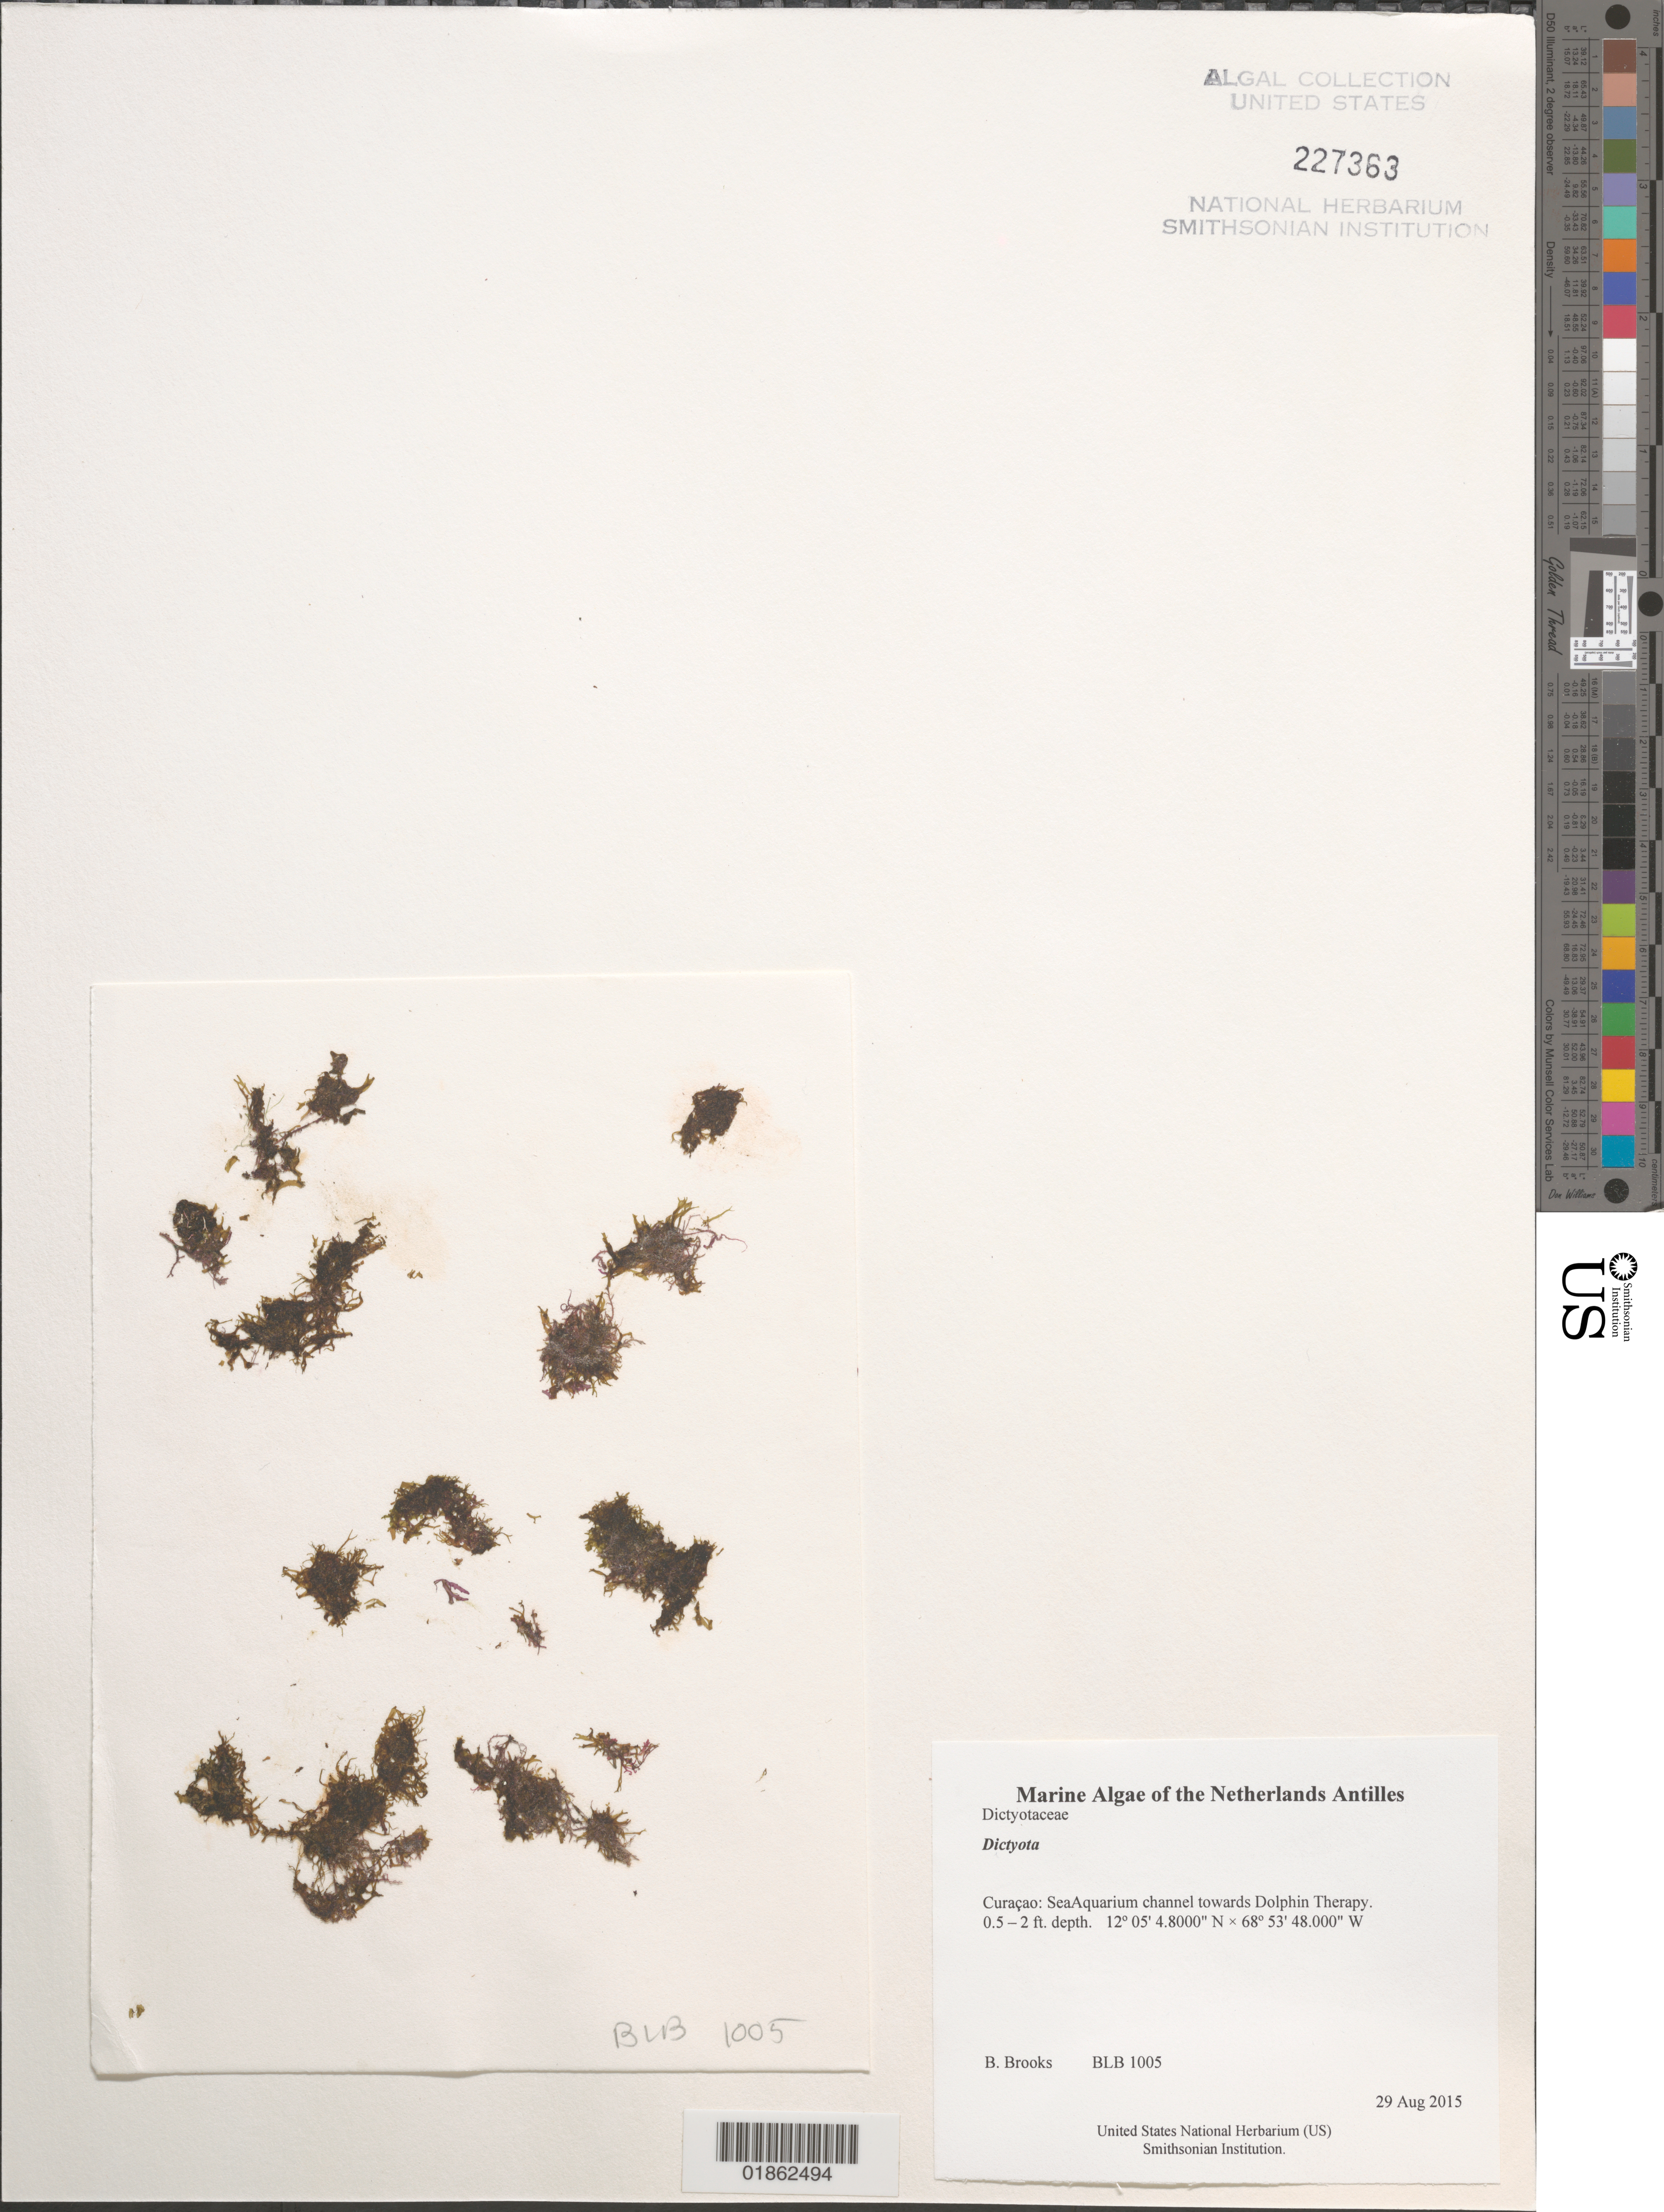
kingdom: Chromista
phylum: Ochrophyta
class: Phaeophyceae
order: Dictyotales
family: Dictyotaceae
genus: Dictyota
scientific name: Dictyota sp.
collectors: B. Brooks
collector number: BLB 1005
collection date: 2015-08-29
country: Curaçao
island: Curaçao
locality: SeaAquarium channel towards Dolphin Therapy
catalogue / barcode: US 227363